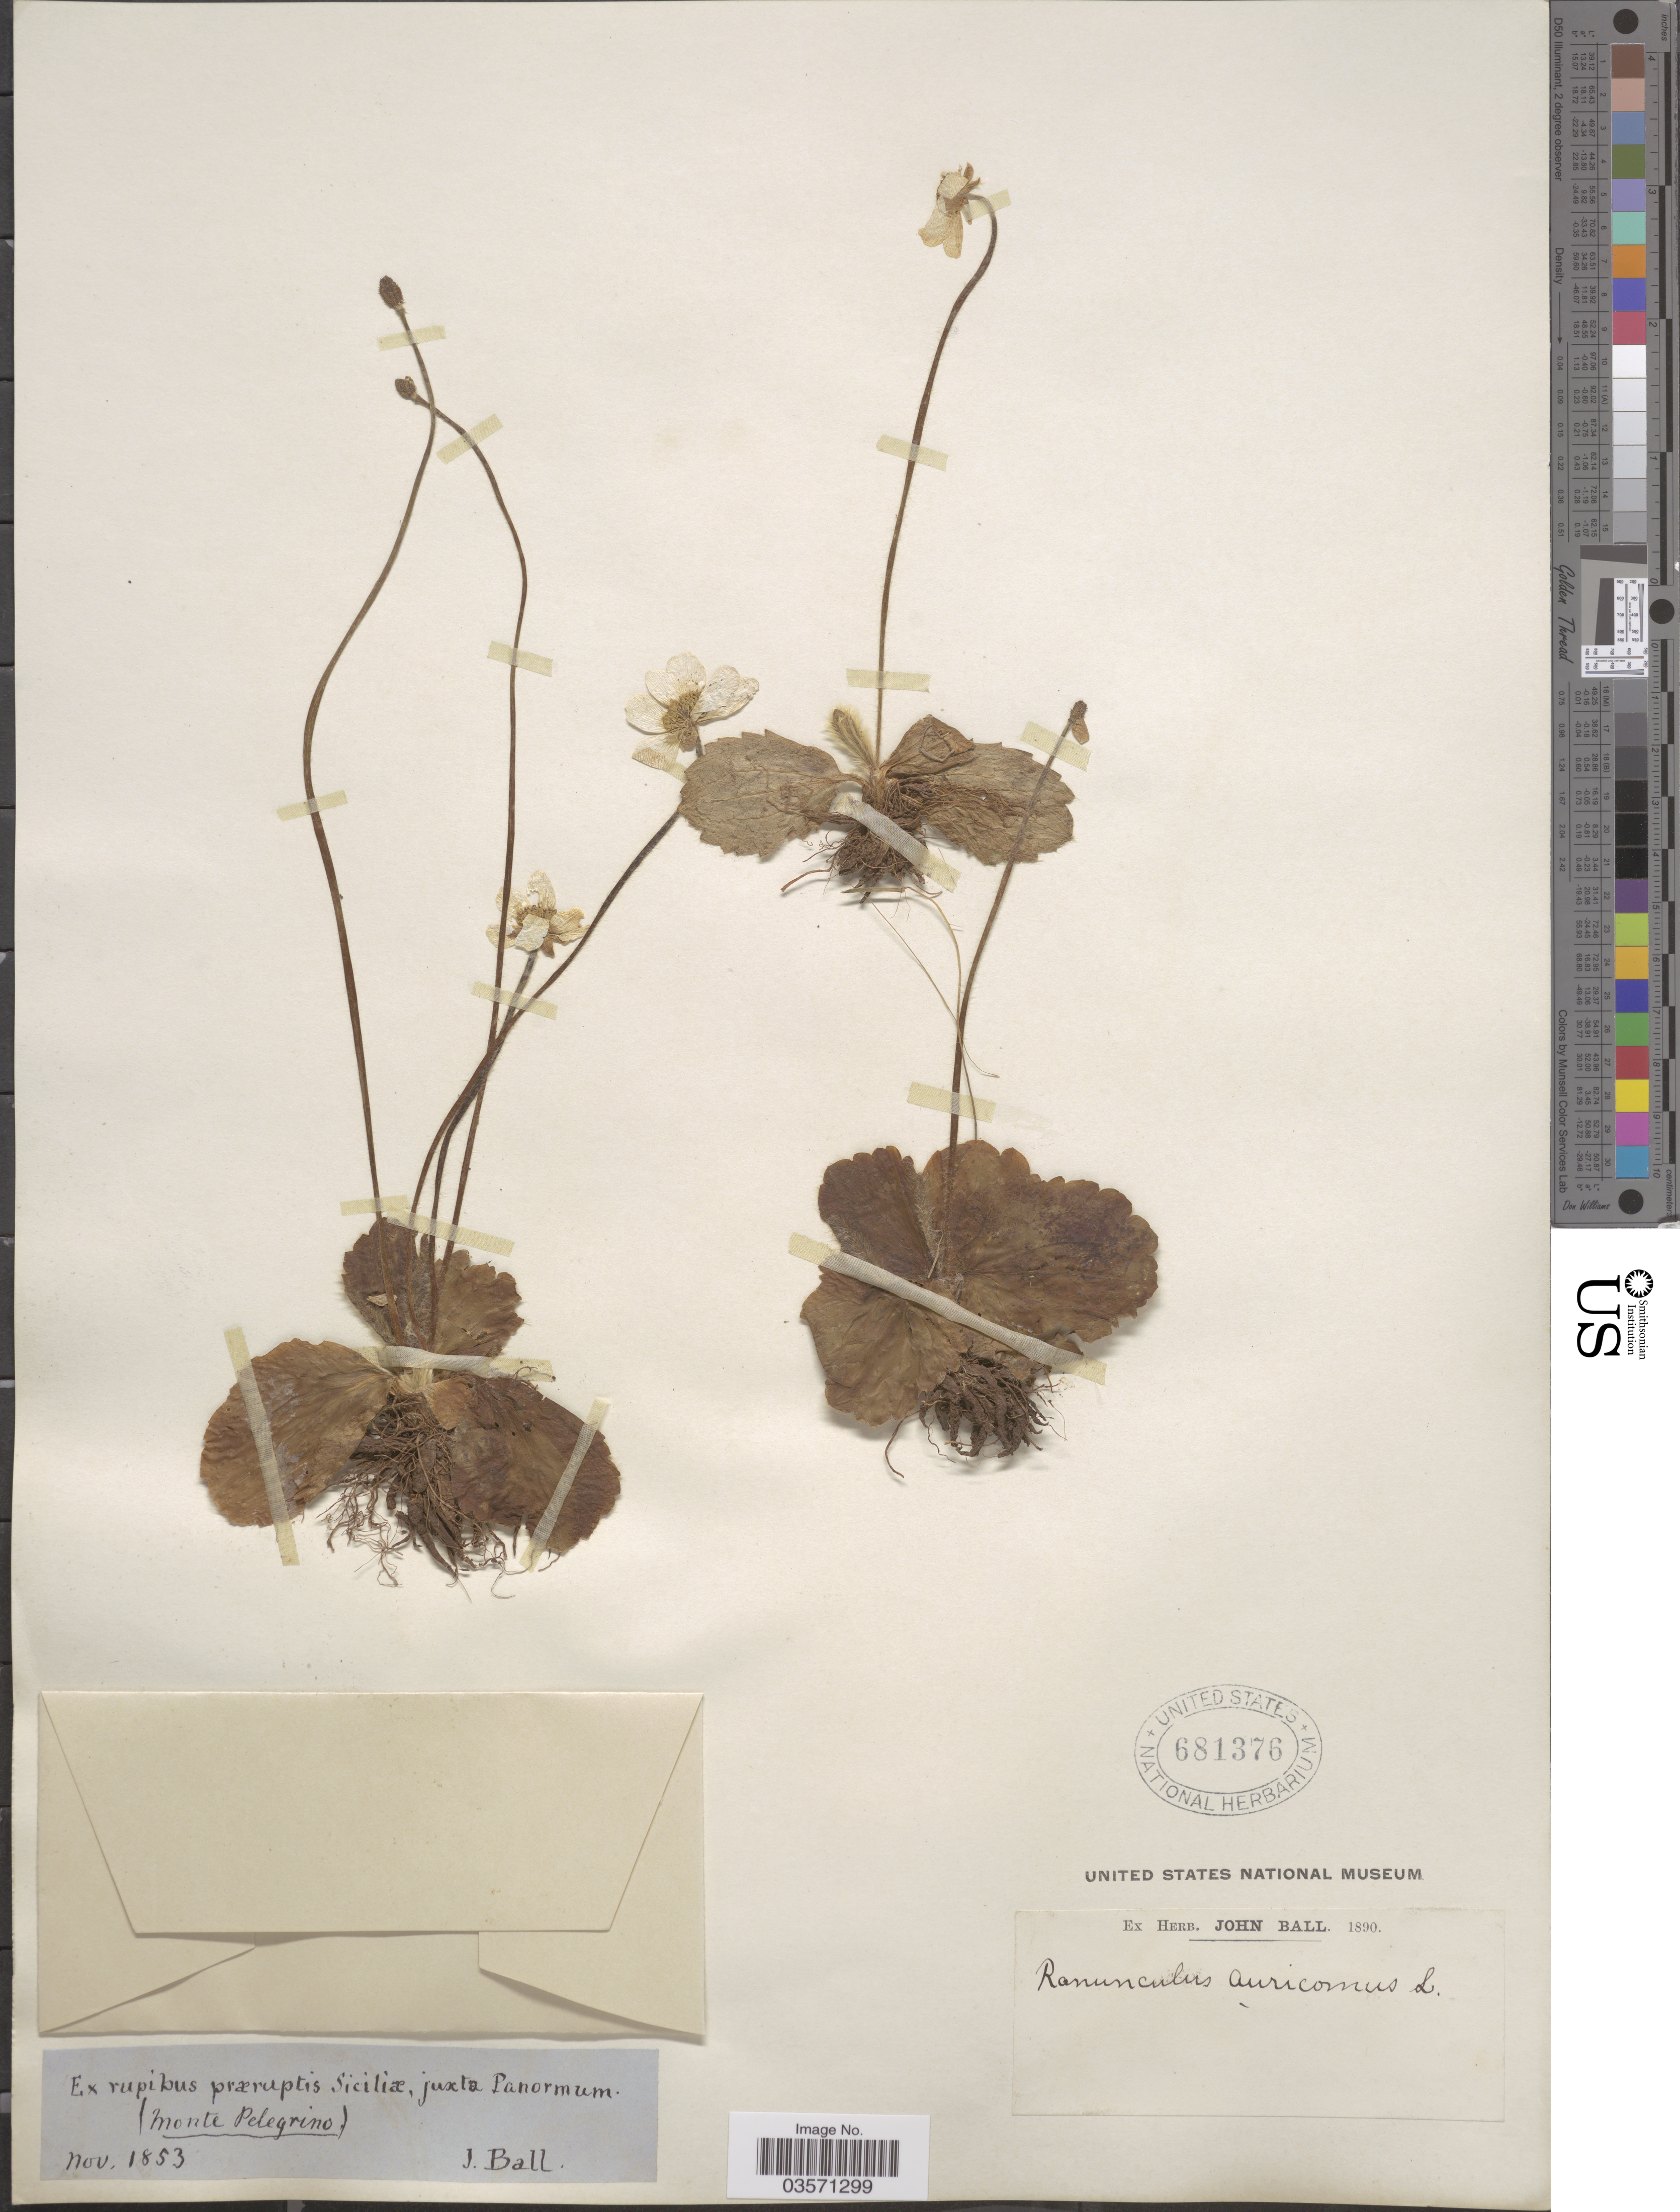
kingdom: Plantae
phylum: Tracheophyta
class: Magnoliopsida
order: Ranunculales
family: Ranunculaceae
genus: Ranunculus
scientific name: Ranunculus auricomus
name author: L.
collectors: J. Ball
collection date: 1853-11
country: Italy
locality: Ex rupibus præruptis Siciliæ, juxta Panormum. (monte Pelegrino).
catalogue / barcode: US 681376